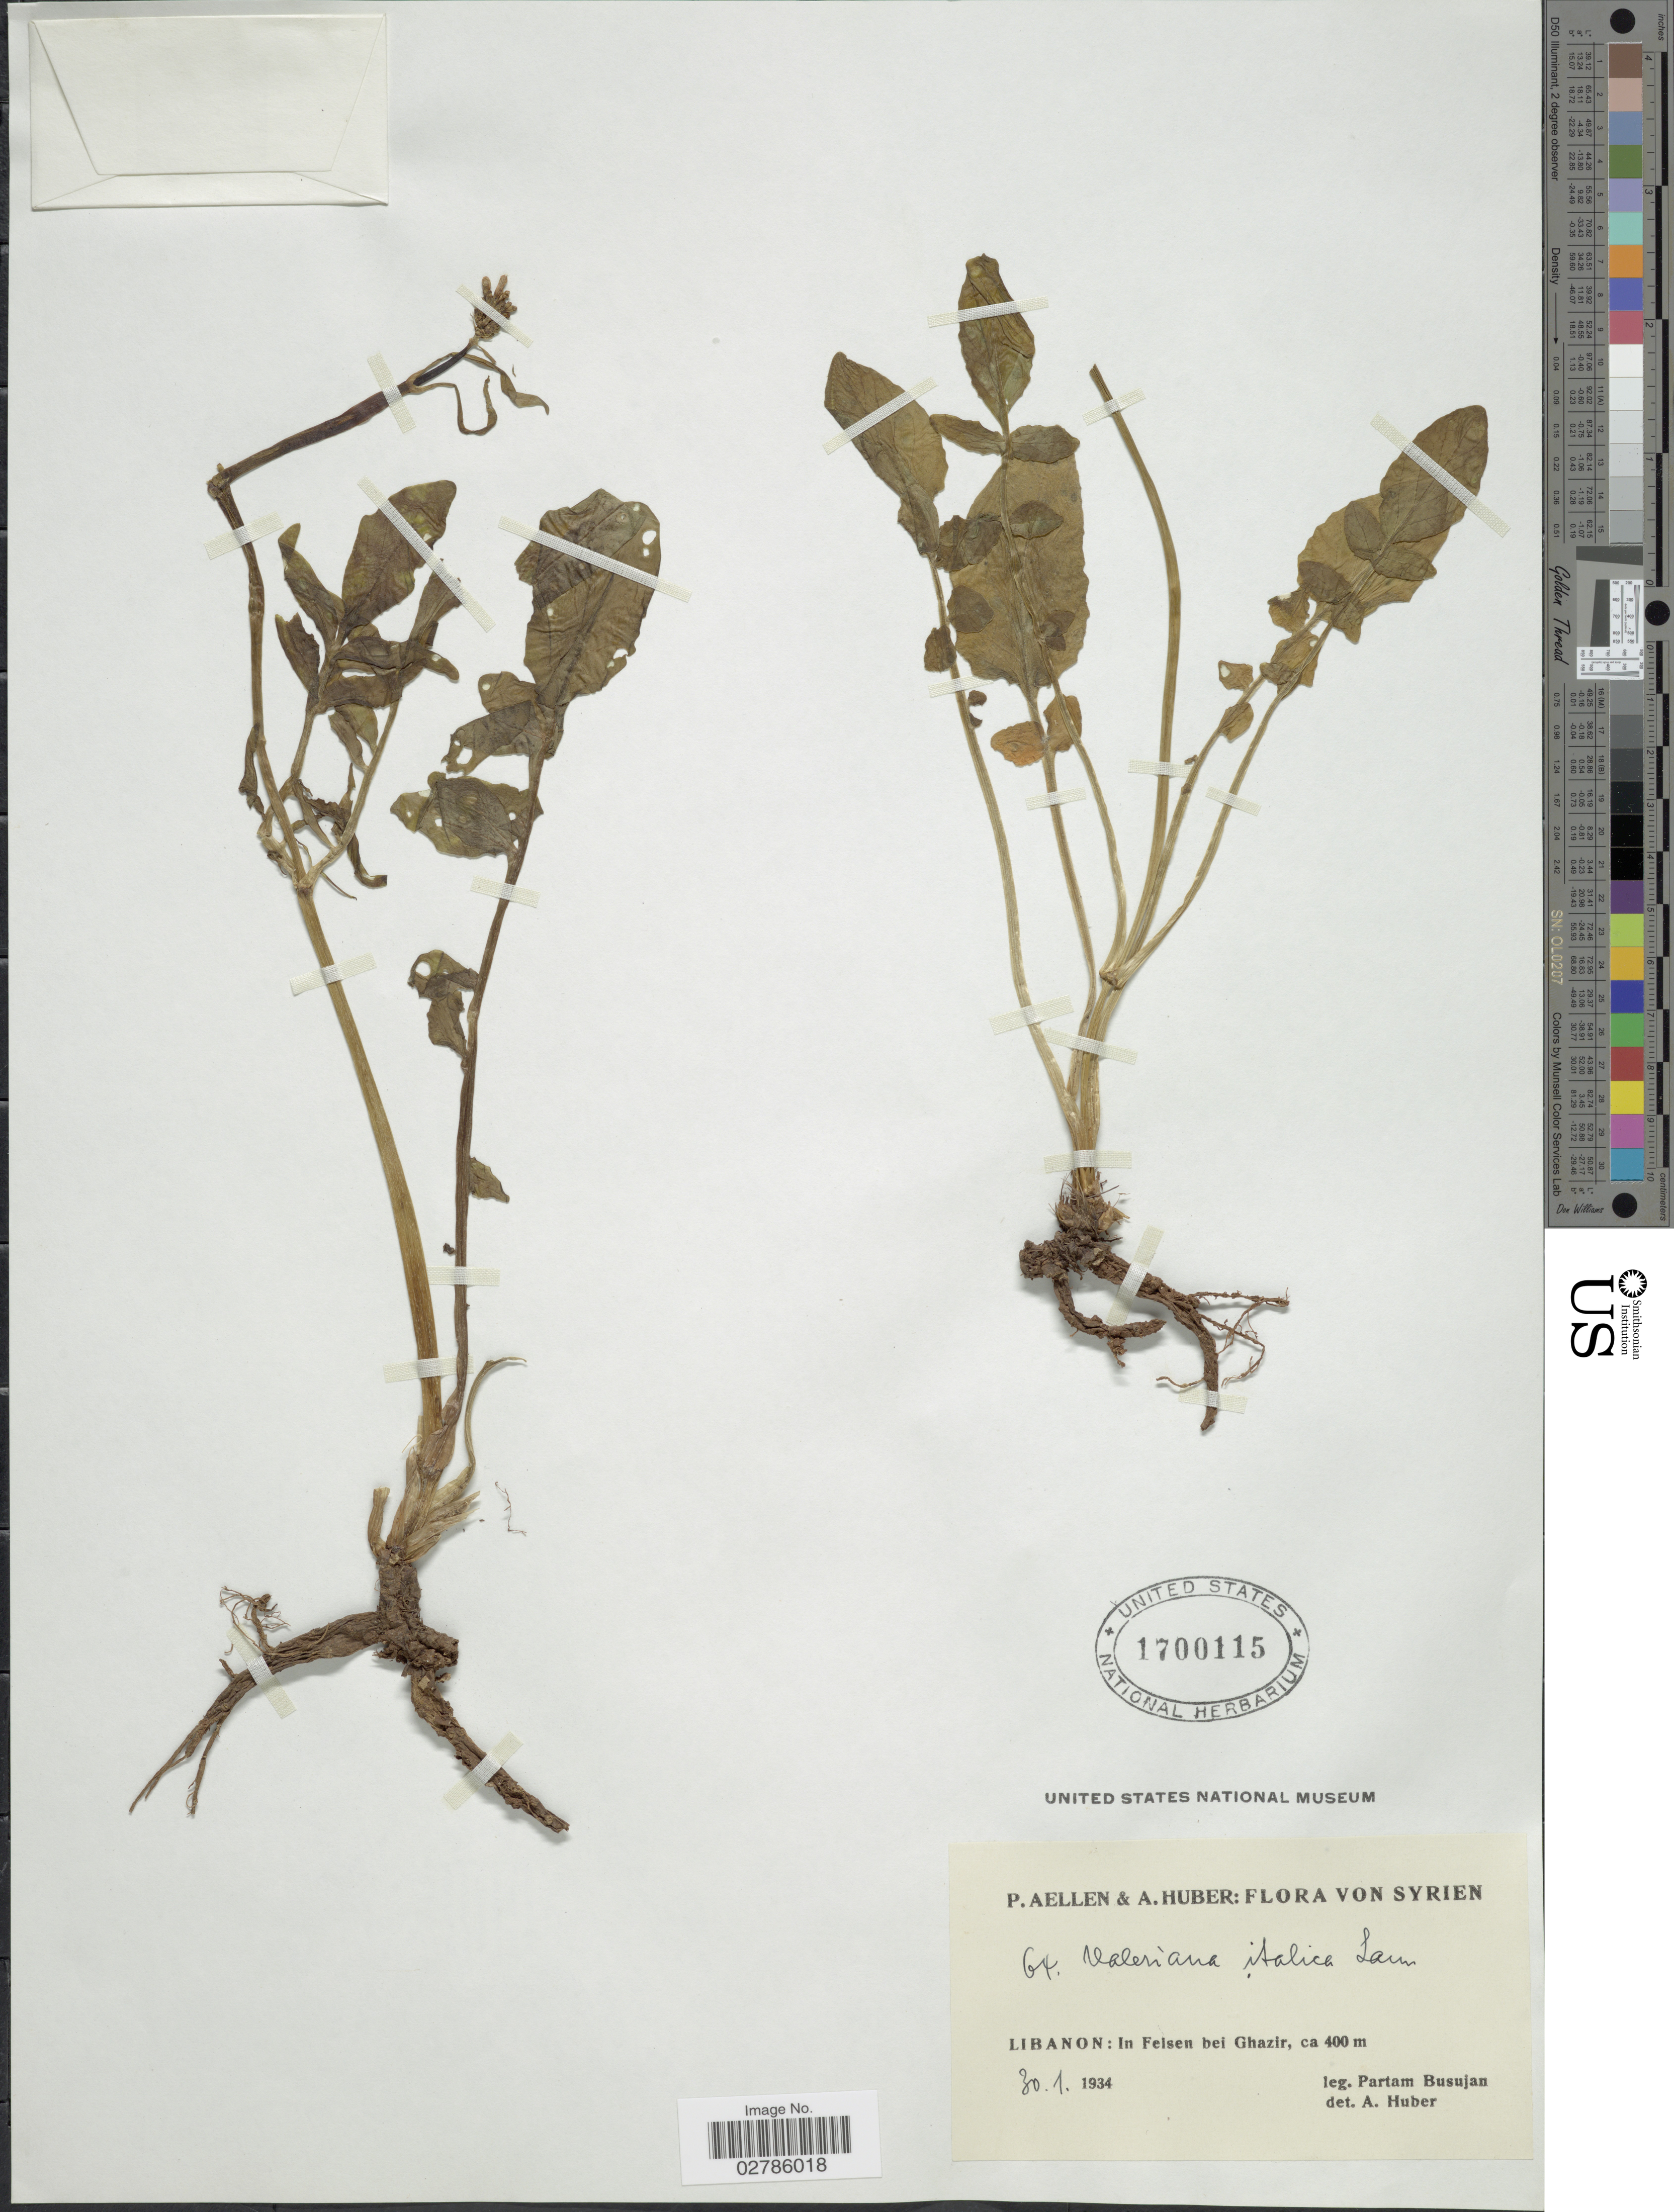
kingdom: Plantae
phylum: Tracheophyta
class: Magnoliopsida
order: Dipsacales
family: Caprifoliaceae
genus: Valeriana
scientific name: Valeriana italica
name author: Lam.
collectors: P. Busujan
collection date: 1934-01-30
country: Lebanon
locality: In Feisen bei Ghazir.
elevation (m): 400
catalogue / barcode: US 1700115